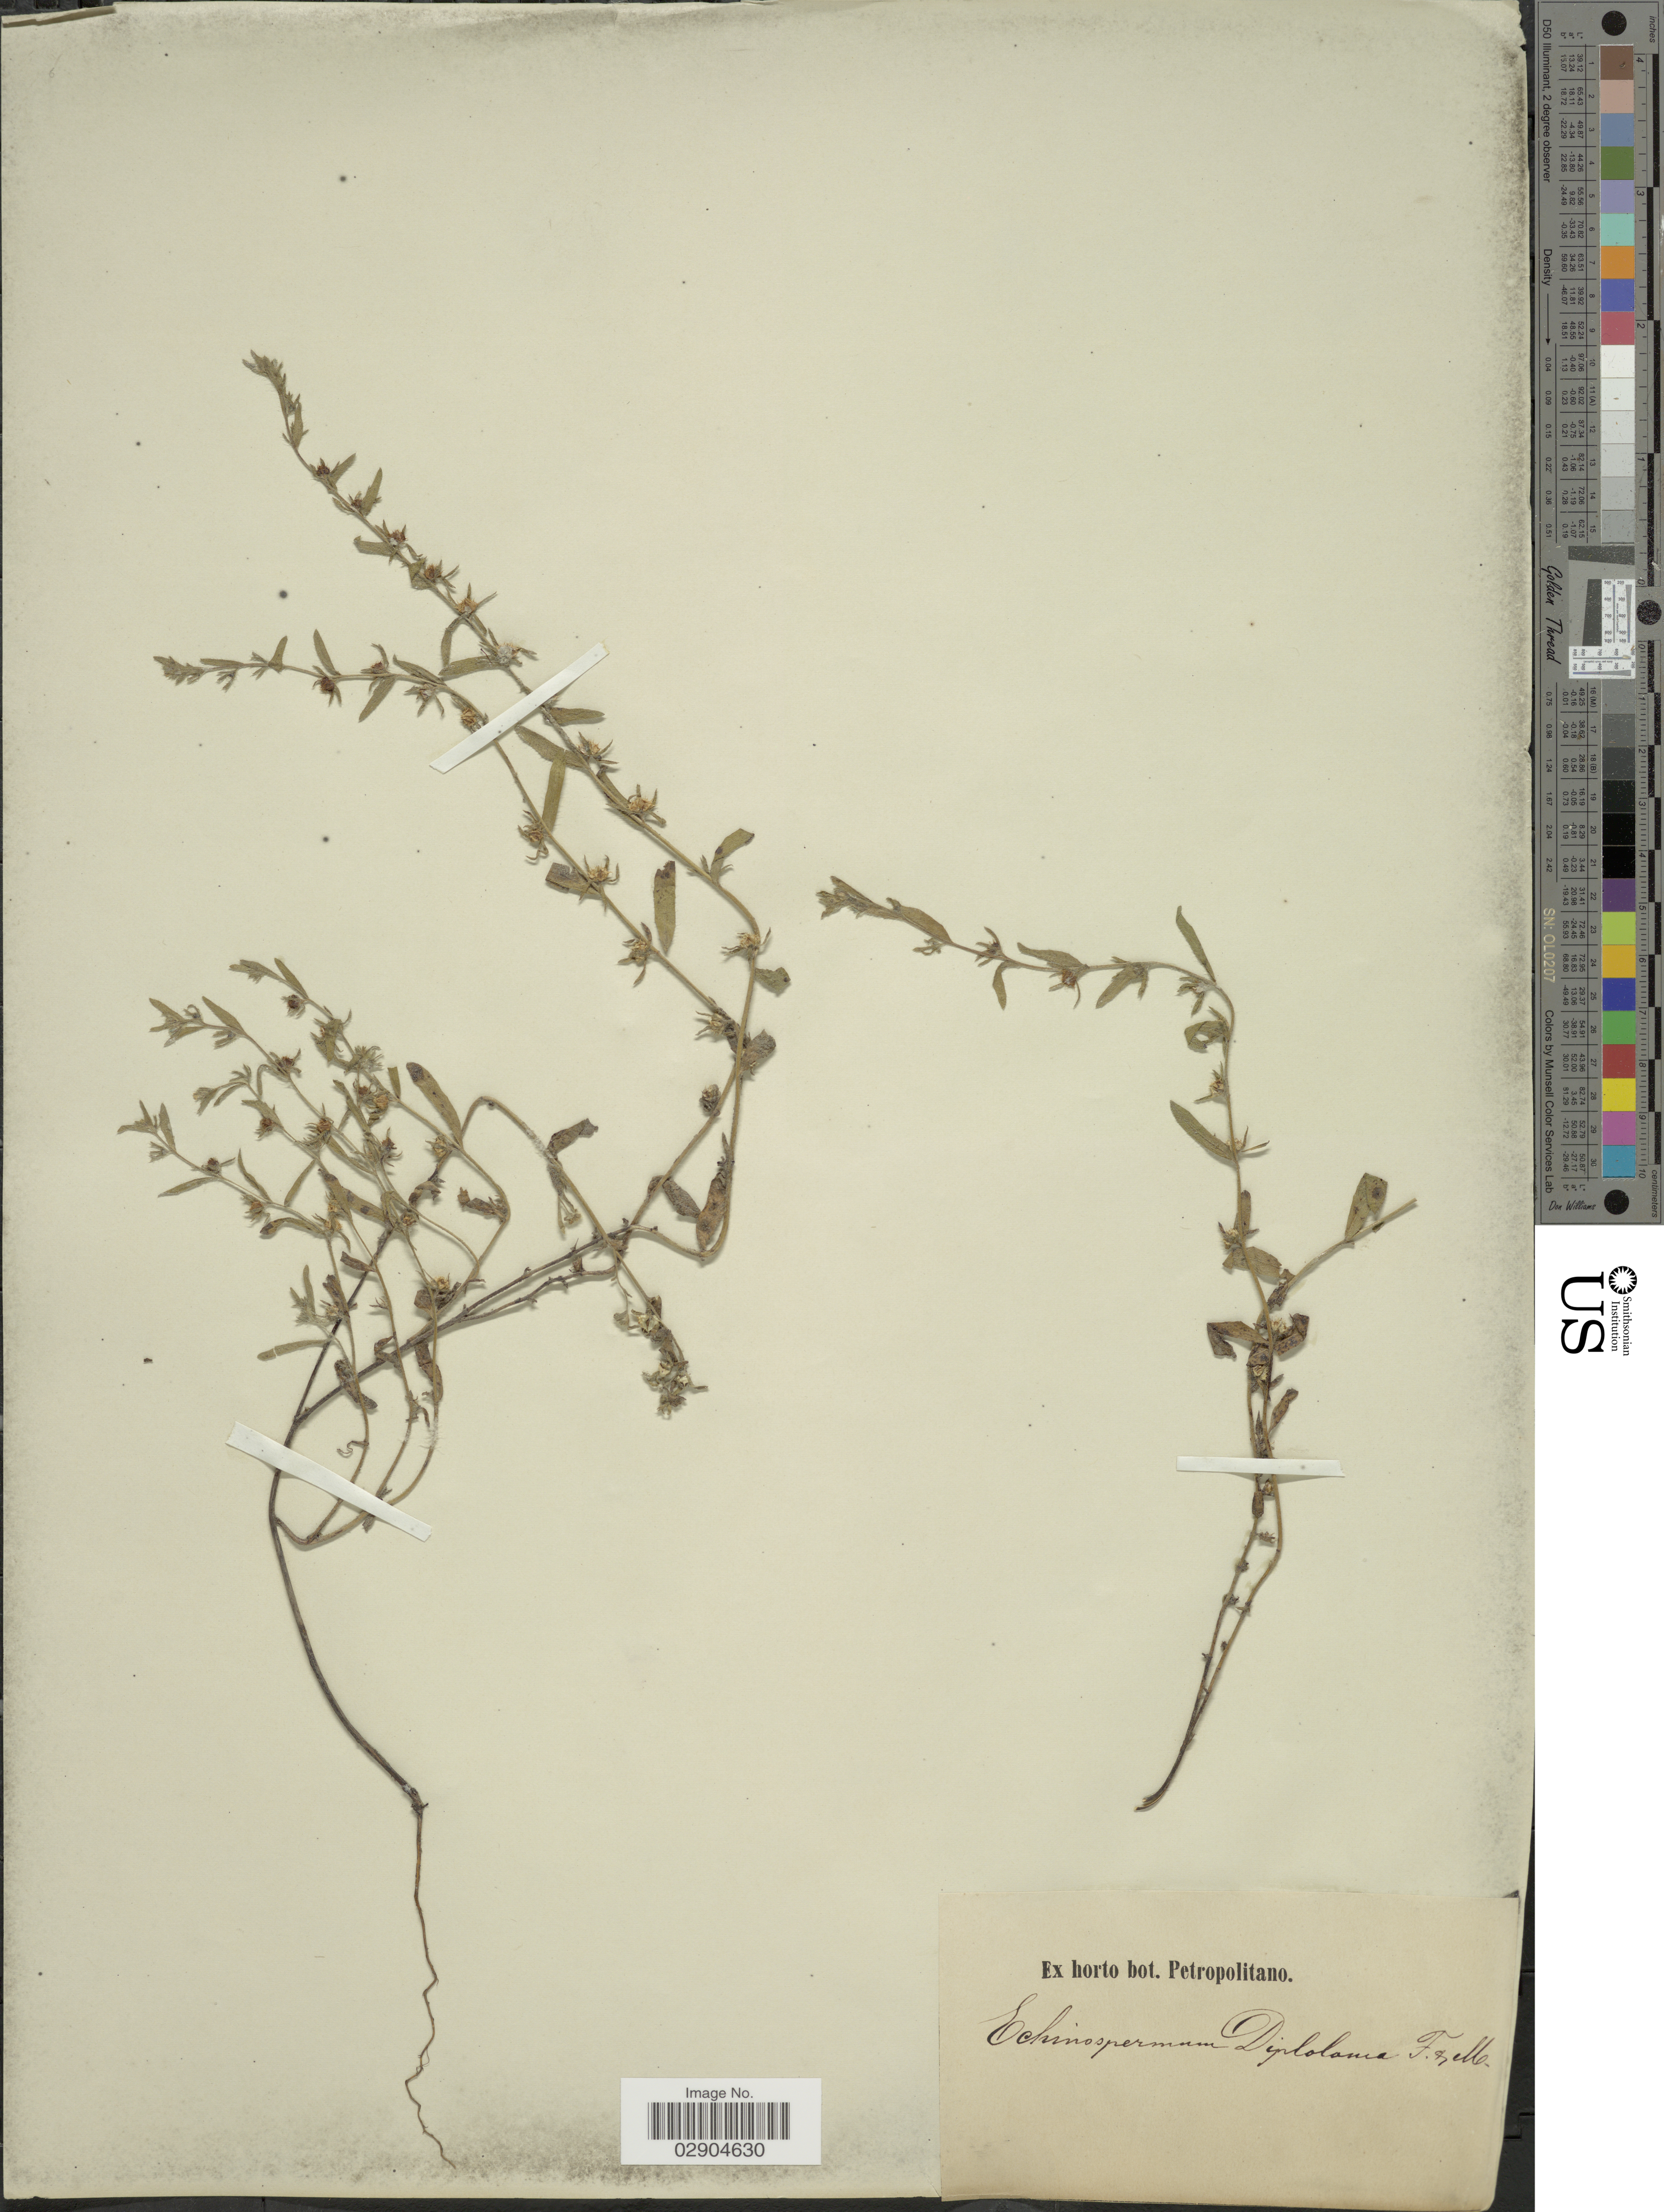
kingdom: Plantae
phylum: Tracheophyta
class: Magnoliopsida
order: Boraginales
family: Boraginaceae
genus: Lappula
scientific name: Lappula diploloma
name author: Gürke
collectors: ex Horto Bot. Petropolitano